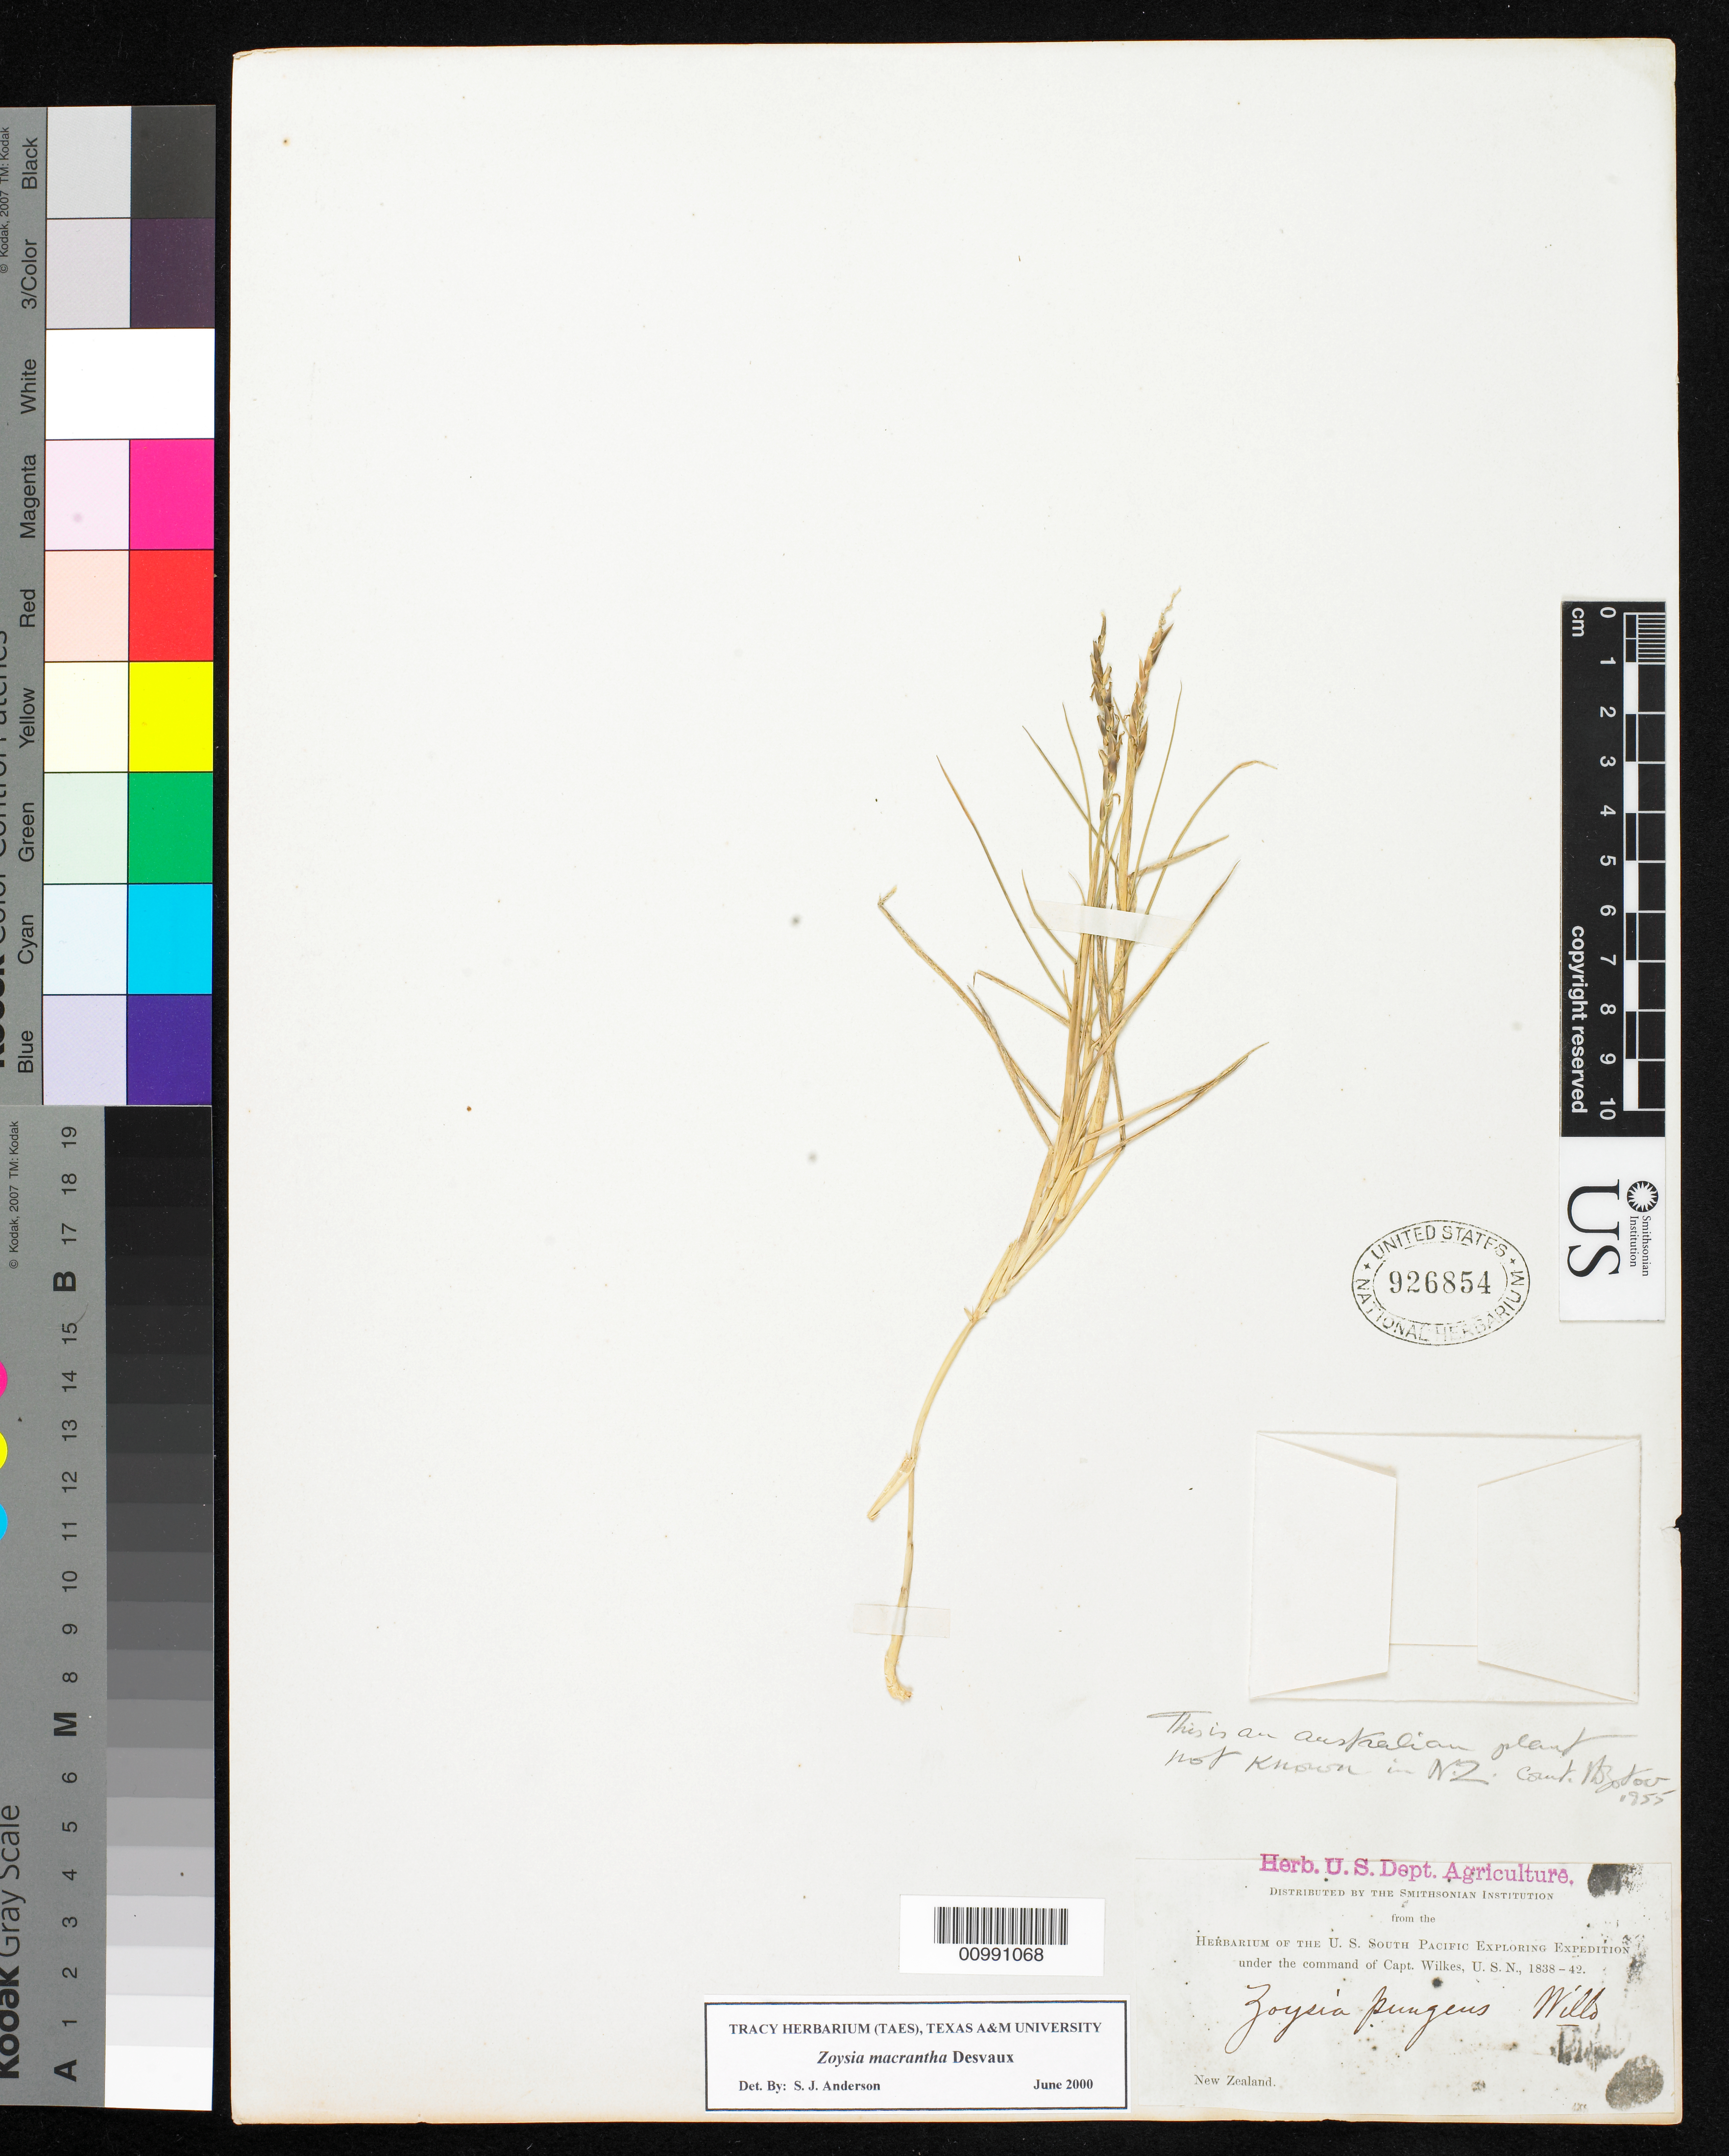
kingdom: Plantae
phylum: Tracheophyta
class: Liliopsida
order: Poales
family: Poaceae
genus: Zoysia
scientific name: Zoysia macrantha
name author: Desv.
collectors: Wilkes Explor. Exped.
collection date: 1838/1842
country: New Zealand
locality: New Zealand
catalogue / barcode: US 926854